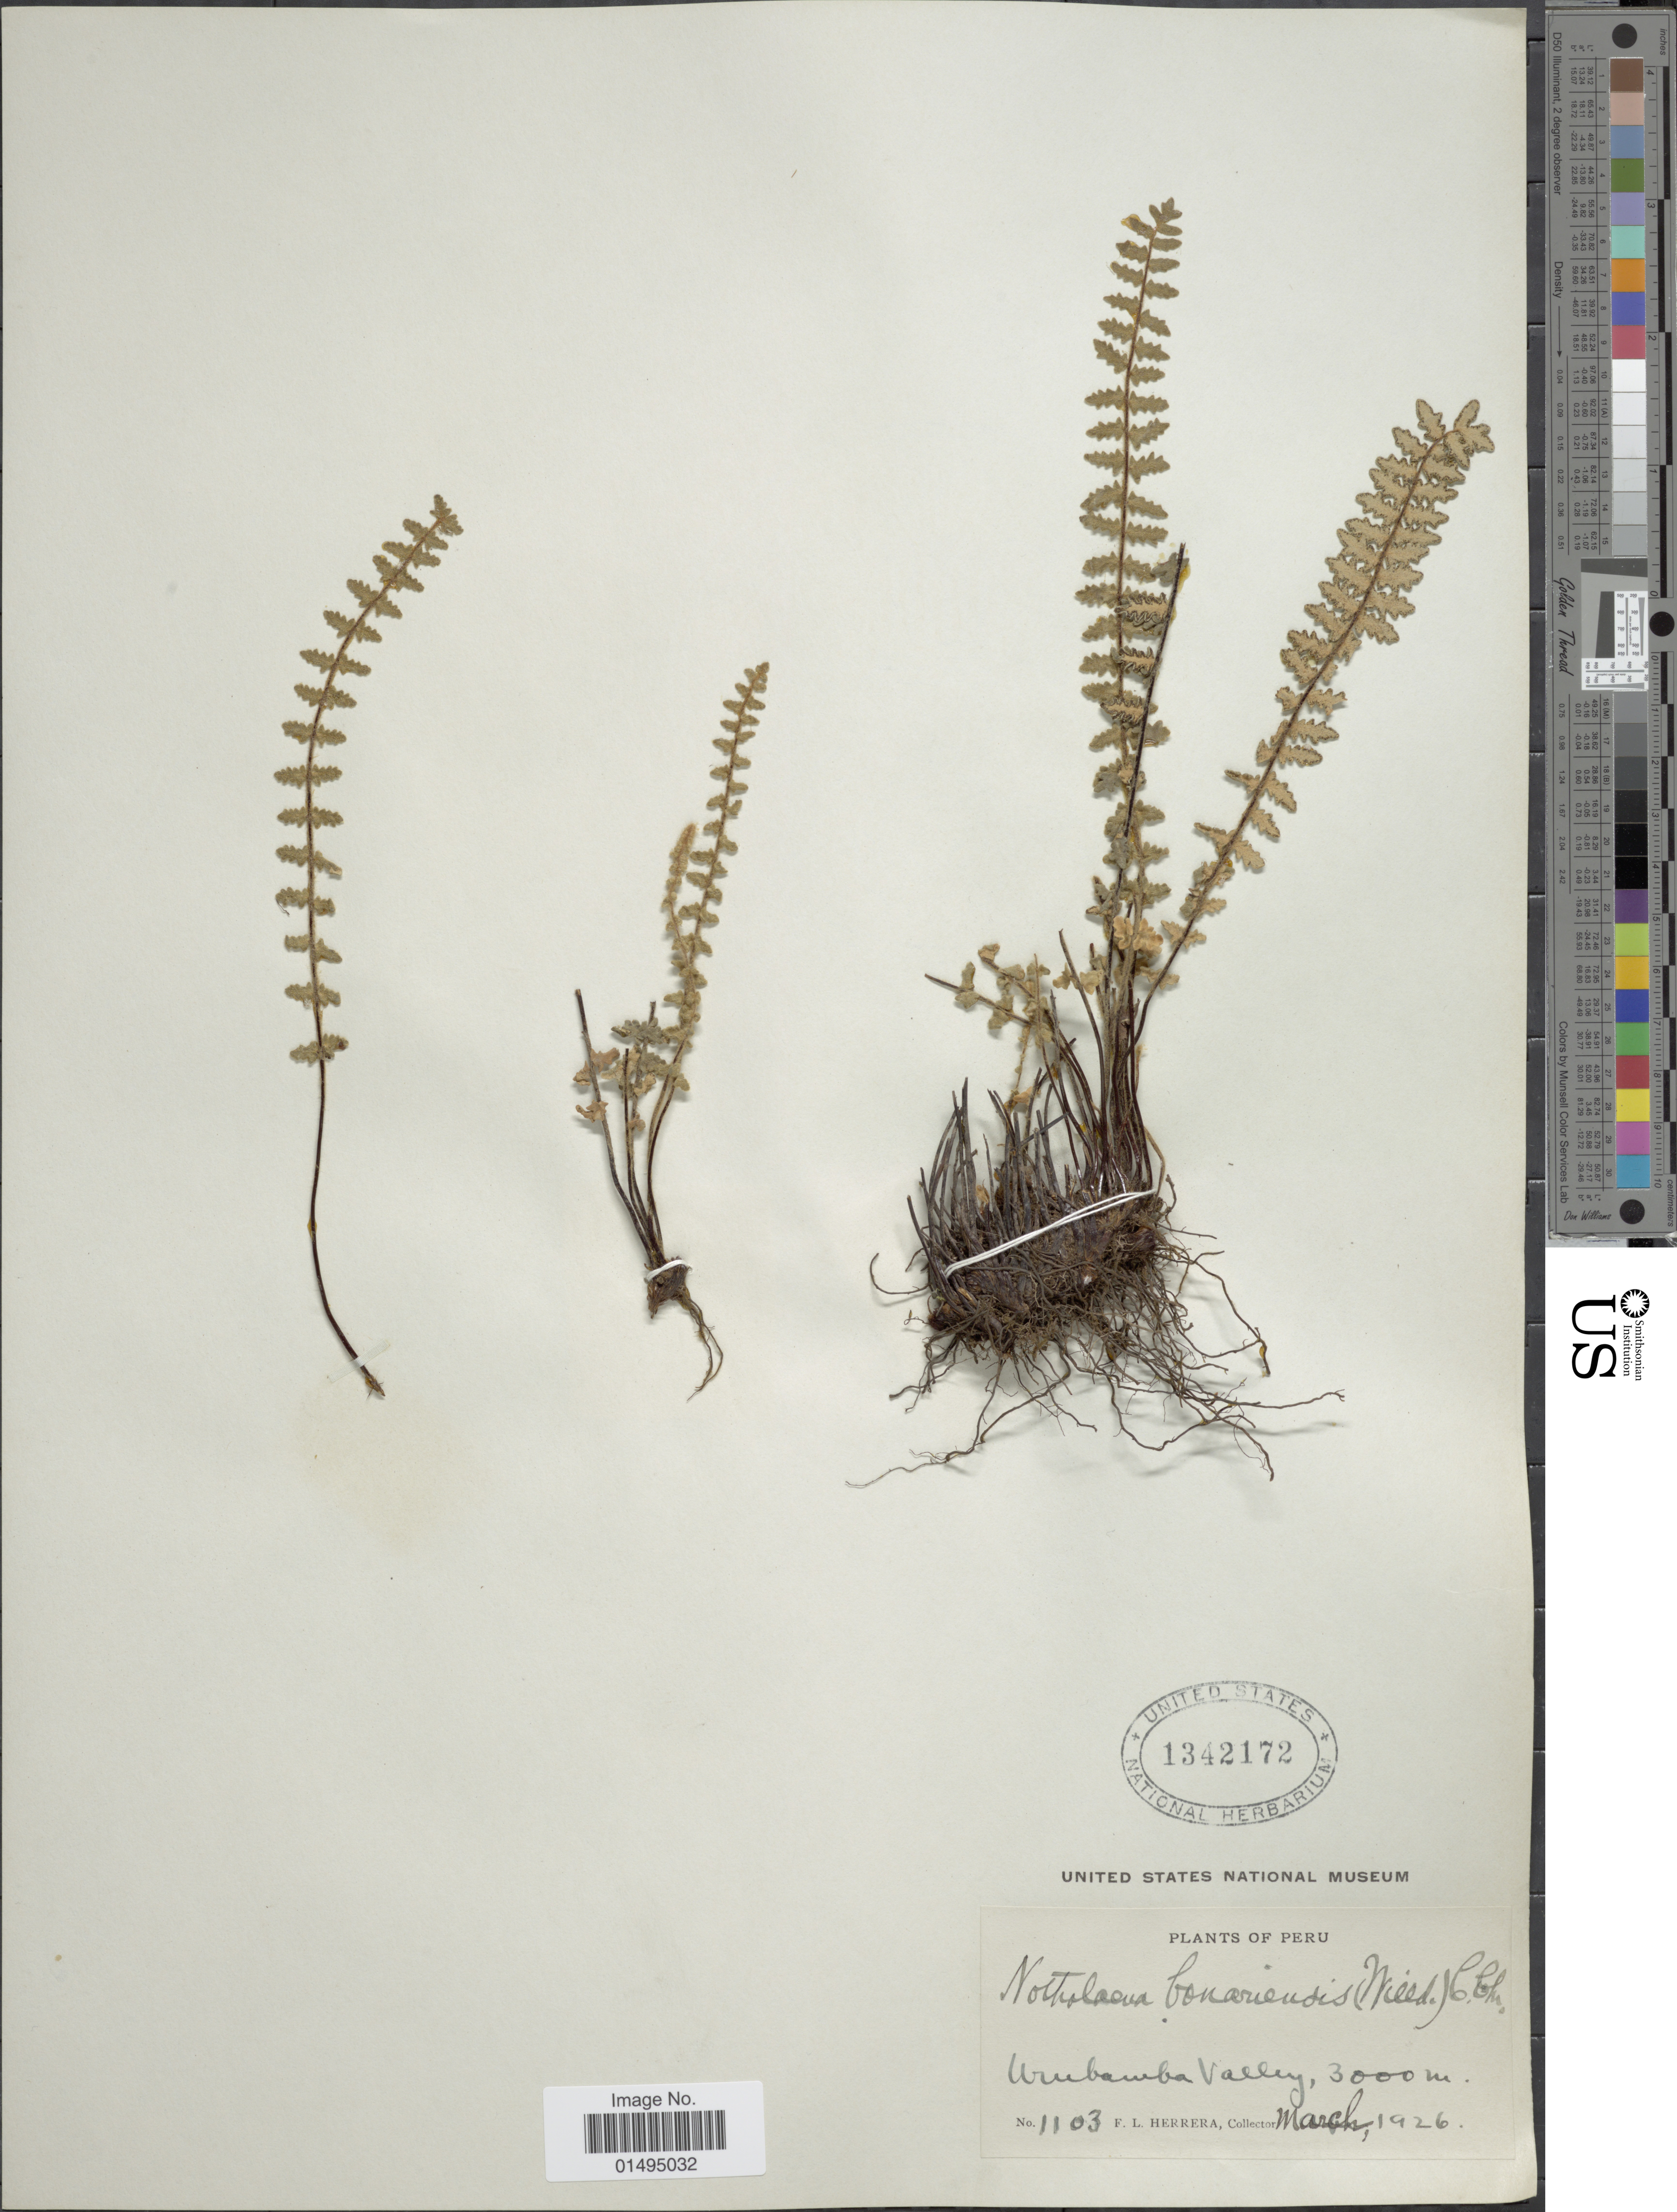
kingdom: Plantae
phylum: Tracheophyta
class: Polypodiopsida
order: Polypodiales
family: Pteridaceae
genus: Myriopteris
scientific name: Myriopteris aurea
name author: (Poir.) Grusz & Windham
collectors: F. L. Herrera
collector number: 1103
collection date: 1926-03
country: Peru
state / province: Cusco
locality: Urubamba Valley.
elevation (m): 3000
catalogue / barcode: US 1342172